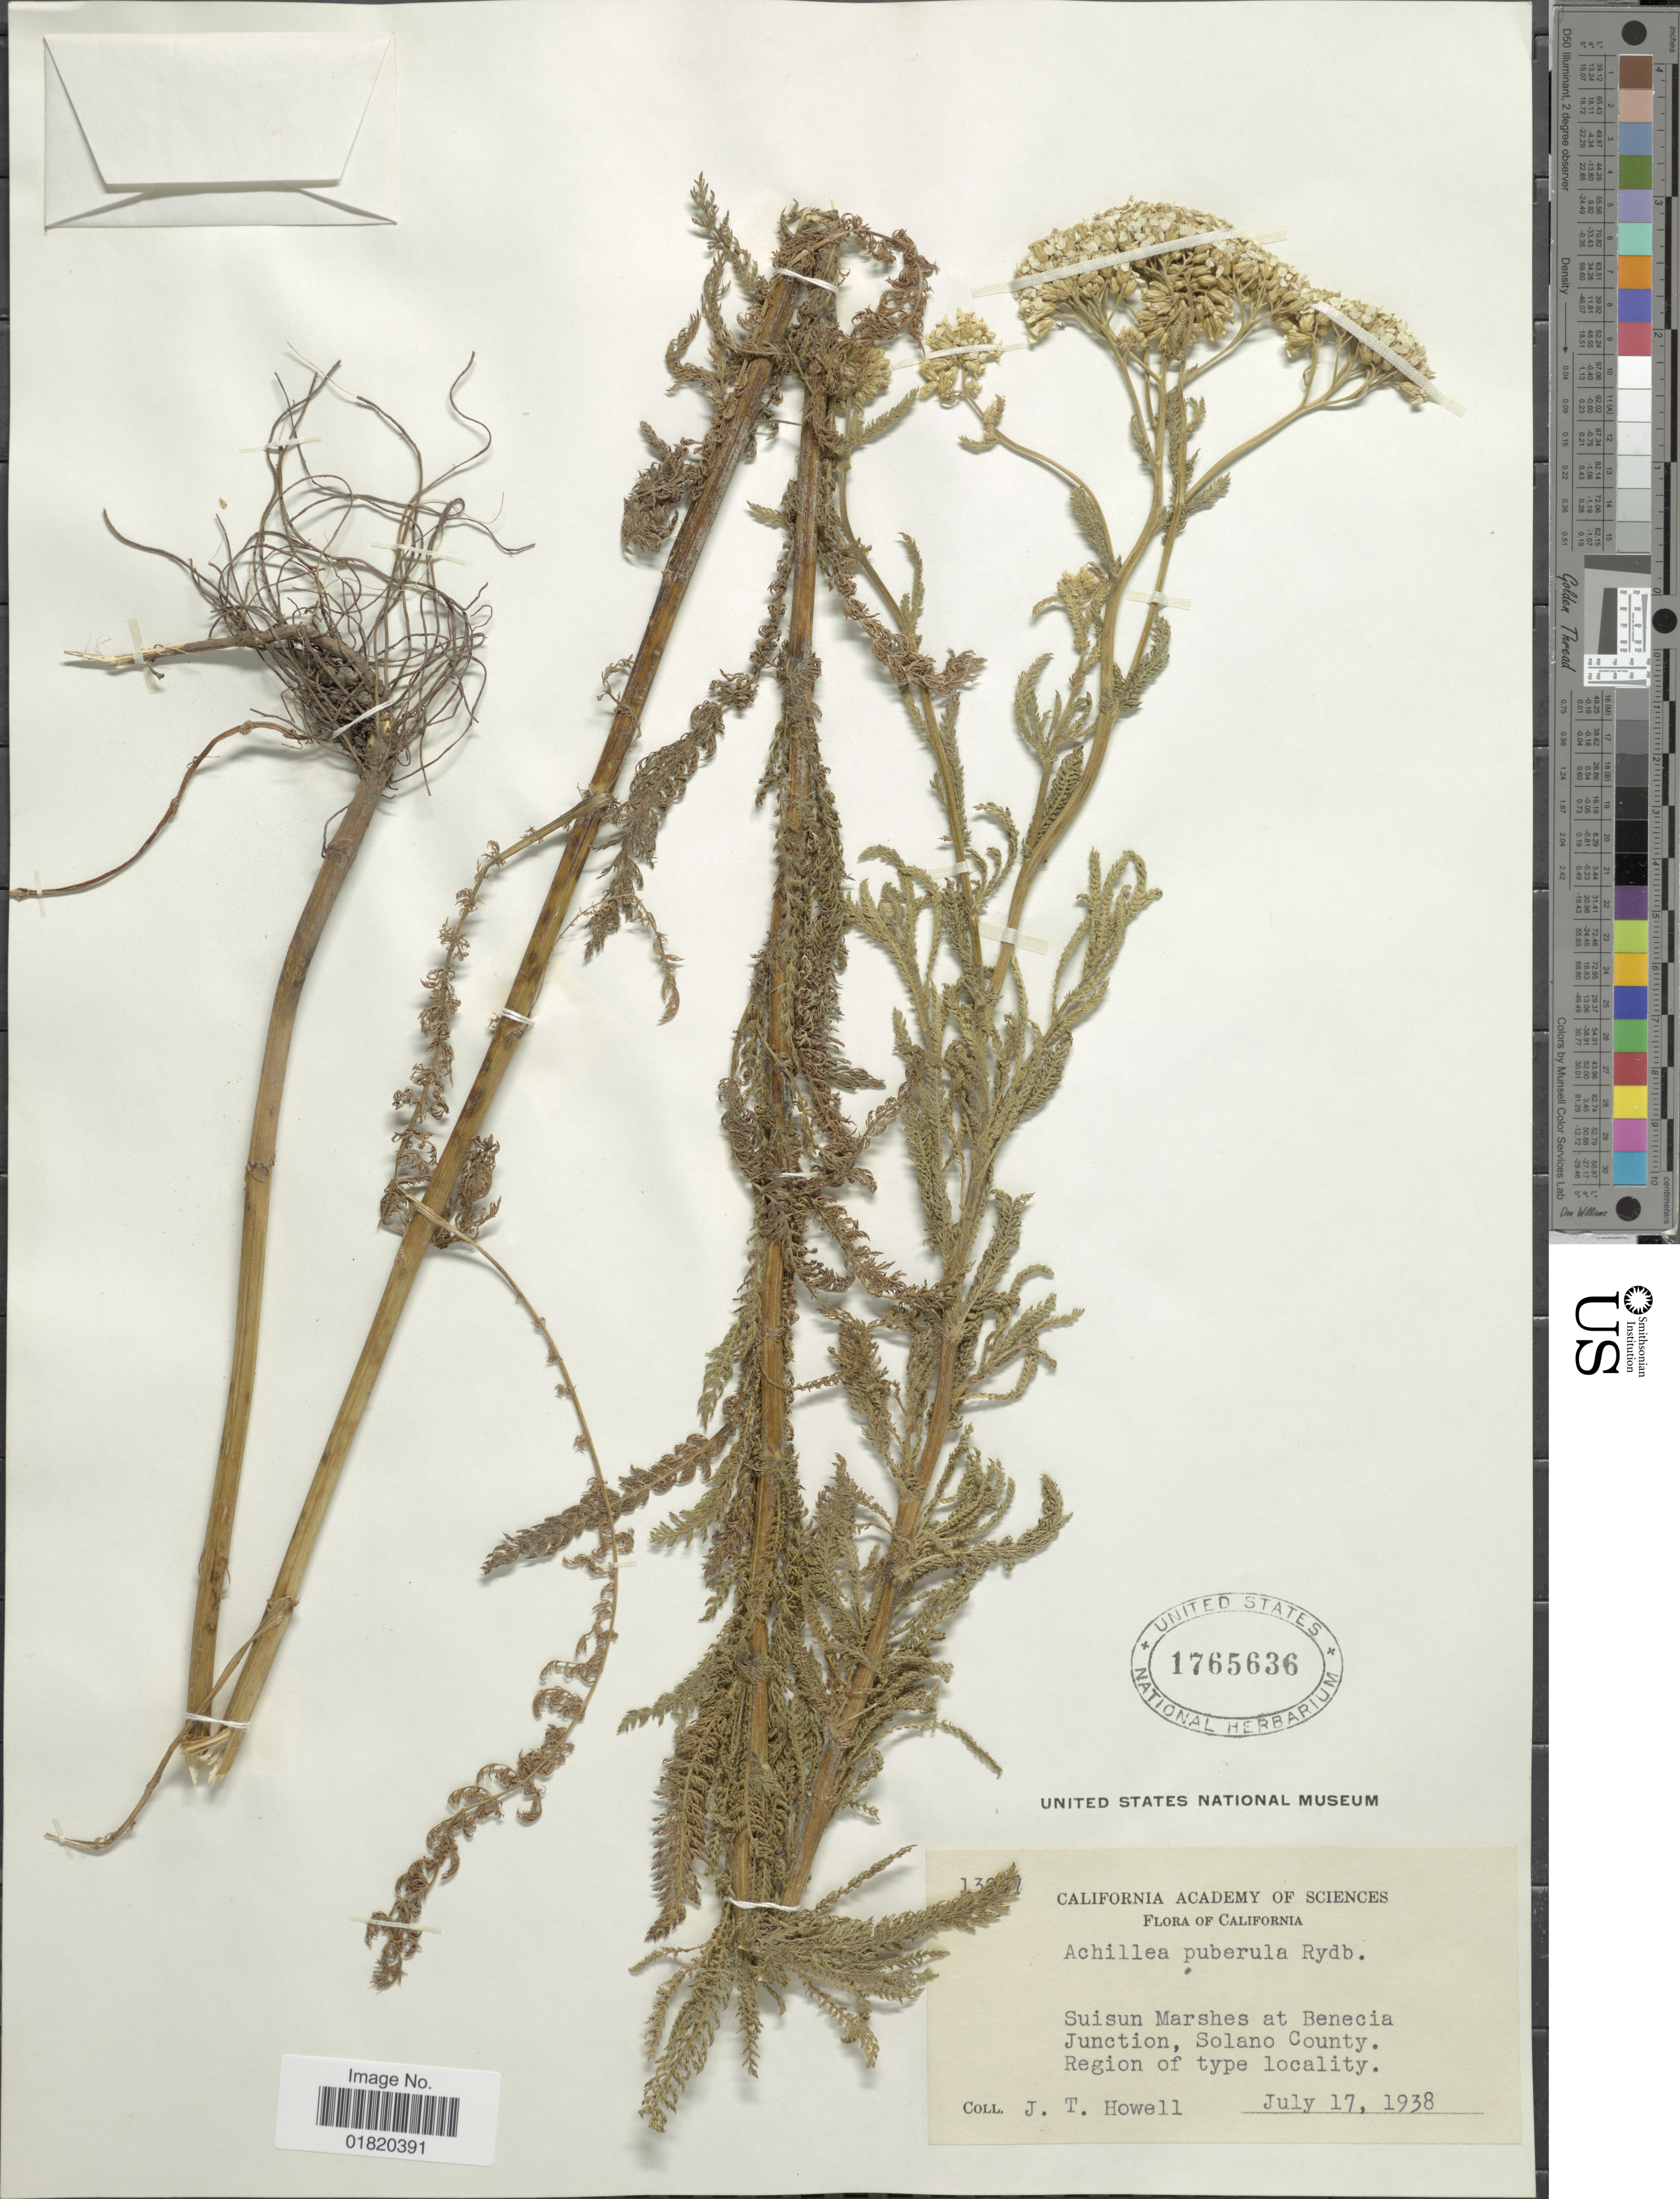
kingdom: Plantae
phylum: Tracheophyta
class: Magnoliopsida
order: Asterales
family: Asteraceae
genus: Achillea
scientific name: Achillea punctata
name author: Ten.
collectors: J. T. Howell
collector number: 13!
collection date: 1938-07-17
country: United States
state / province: California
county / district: Solano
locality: Suisun Marshes at Benecia Junction, Solano County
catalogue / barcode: US 1765636